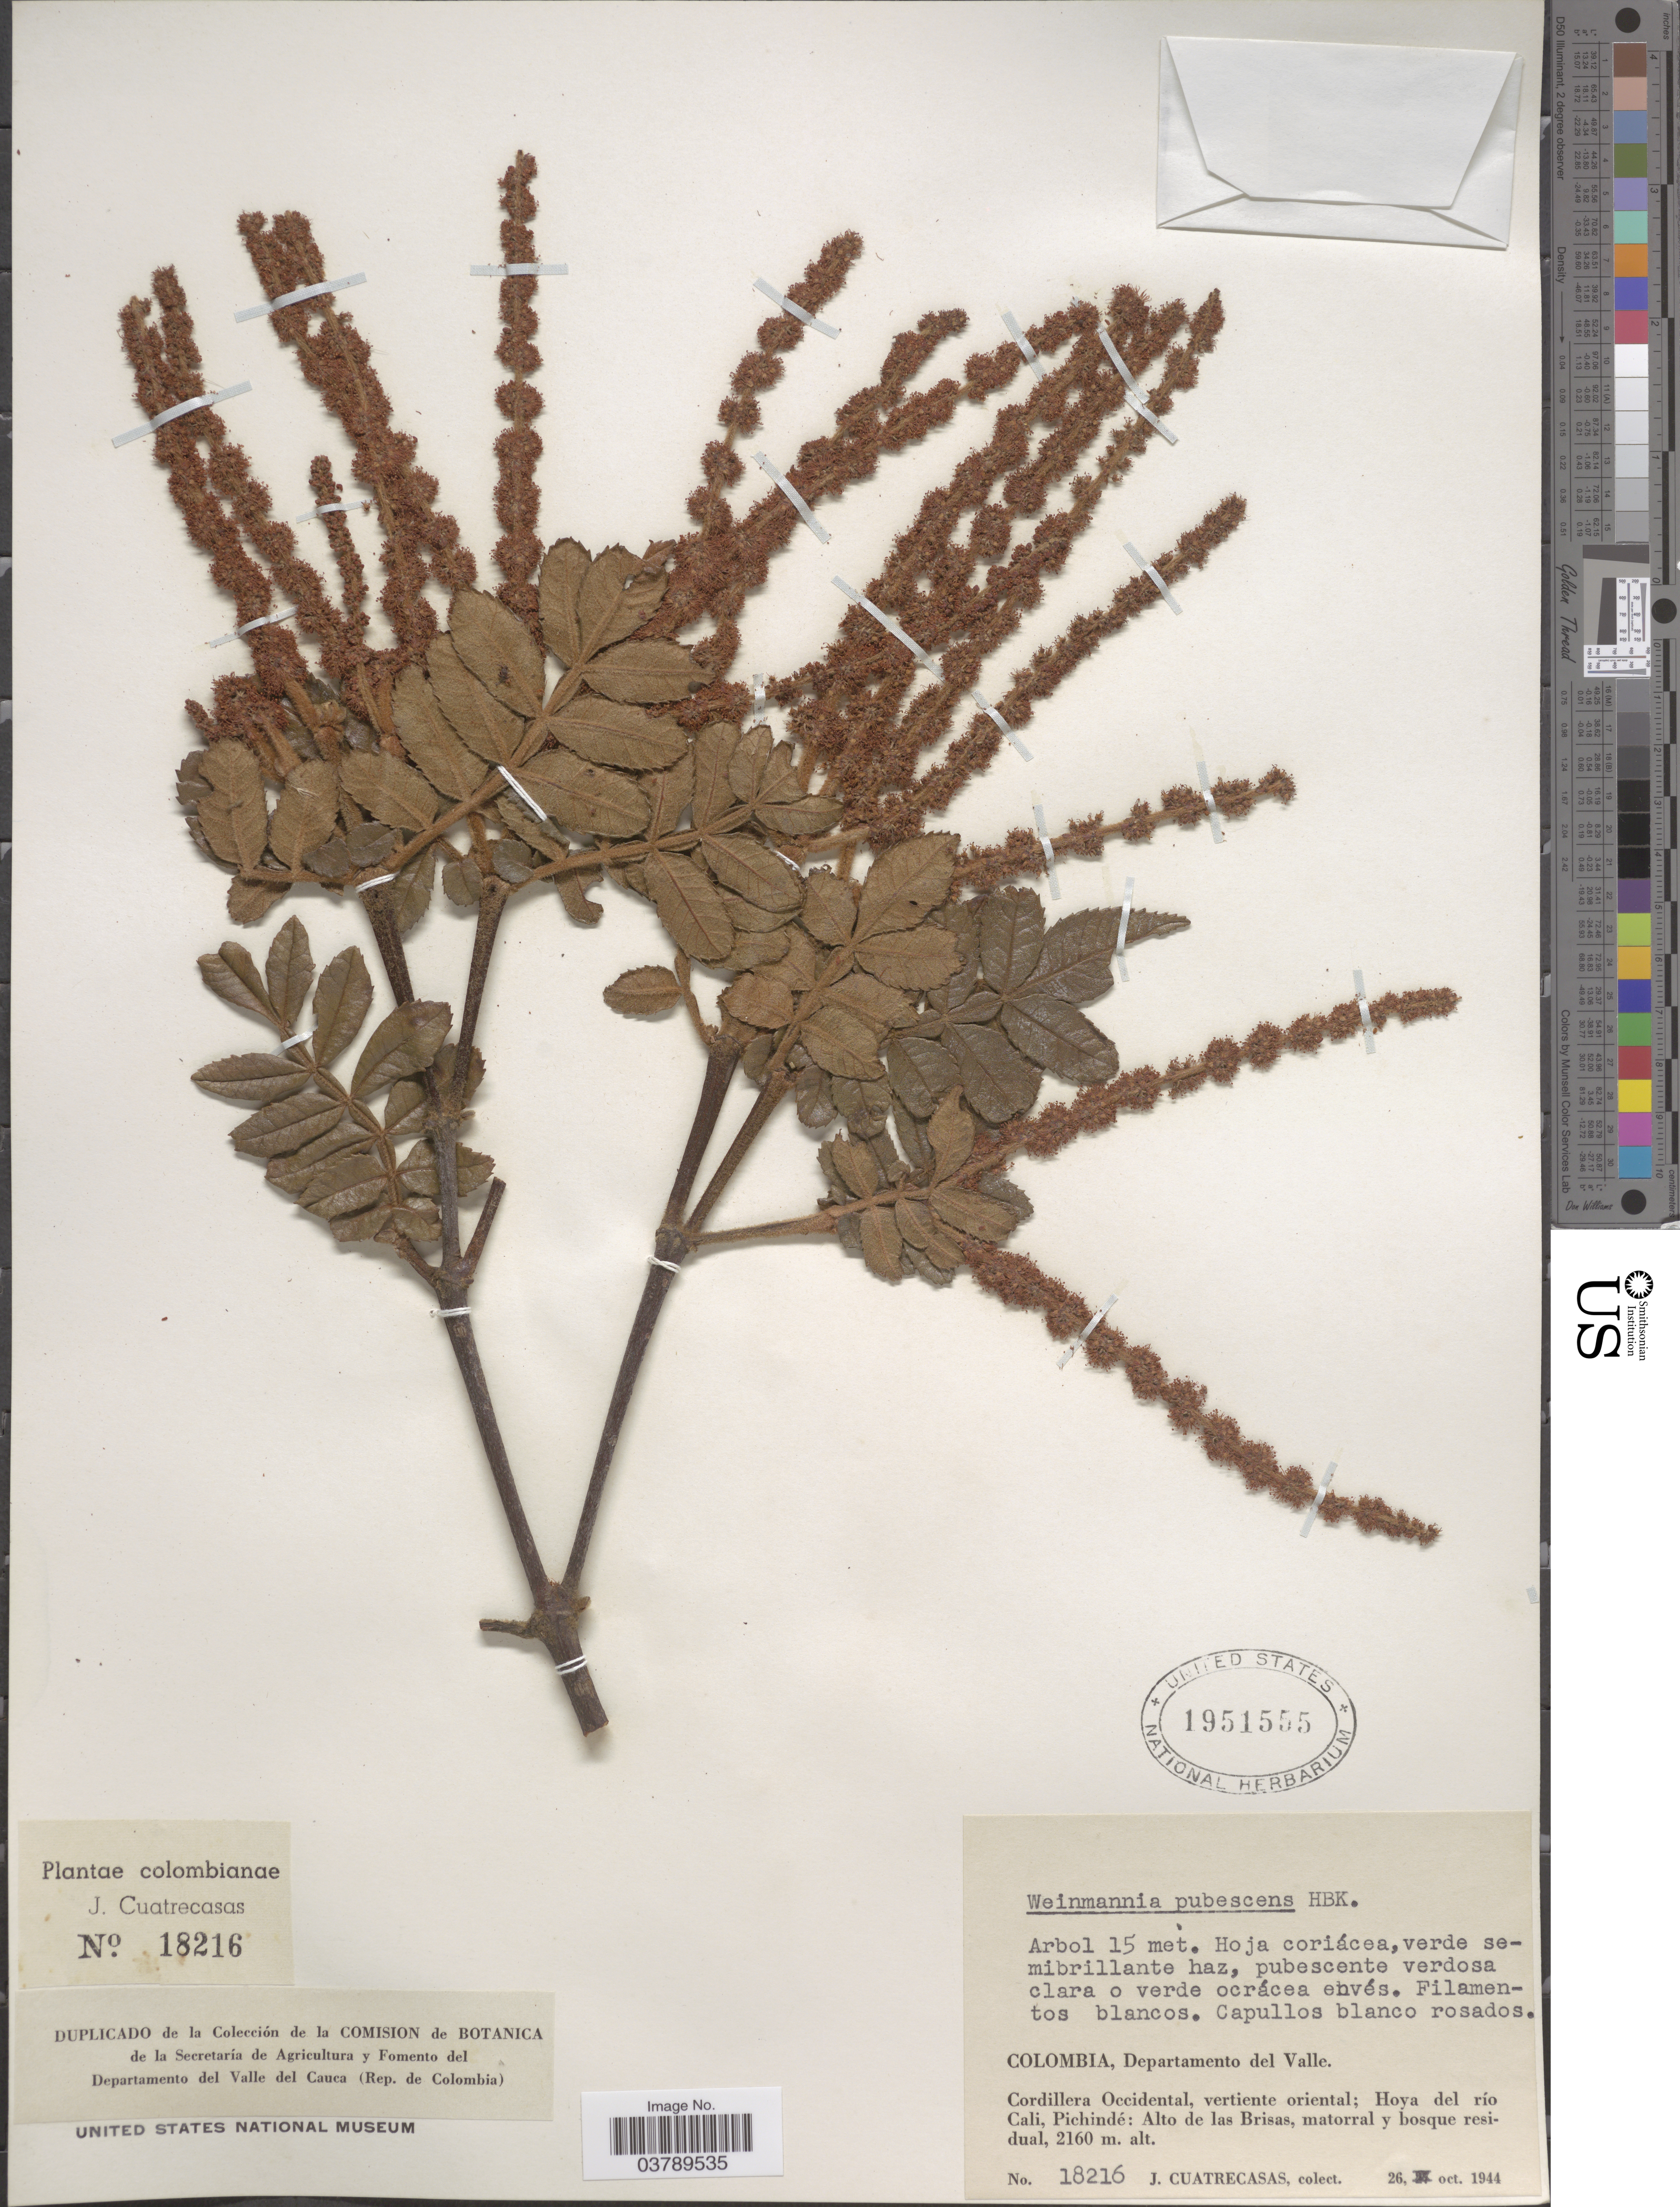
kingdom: Plantae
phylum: Tracheophyta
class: Magnoliopsida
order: Oxalidales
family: Cunoniaceae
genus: Weinmannia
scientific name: Weinmannia pubescens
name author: Kunth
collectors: J. Cuatrecasas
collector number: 18216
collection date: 1944-10-26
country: Colombia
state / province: Valle del Cauca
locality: Departamento del Valle. Cordillera Occidental, vertiente oriental; Hoya del río Cali, Pichindé: Alto de las Brisas.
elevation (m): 2160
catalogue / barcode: US 1951555